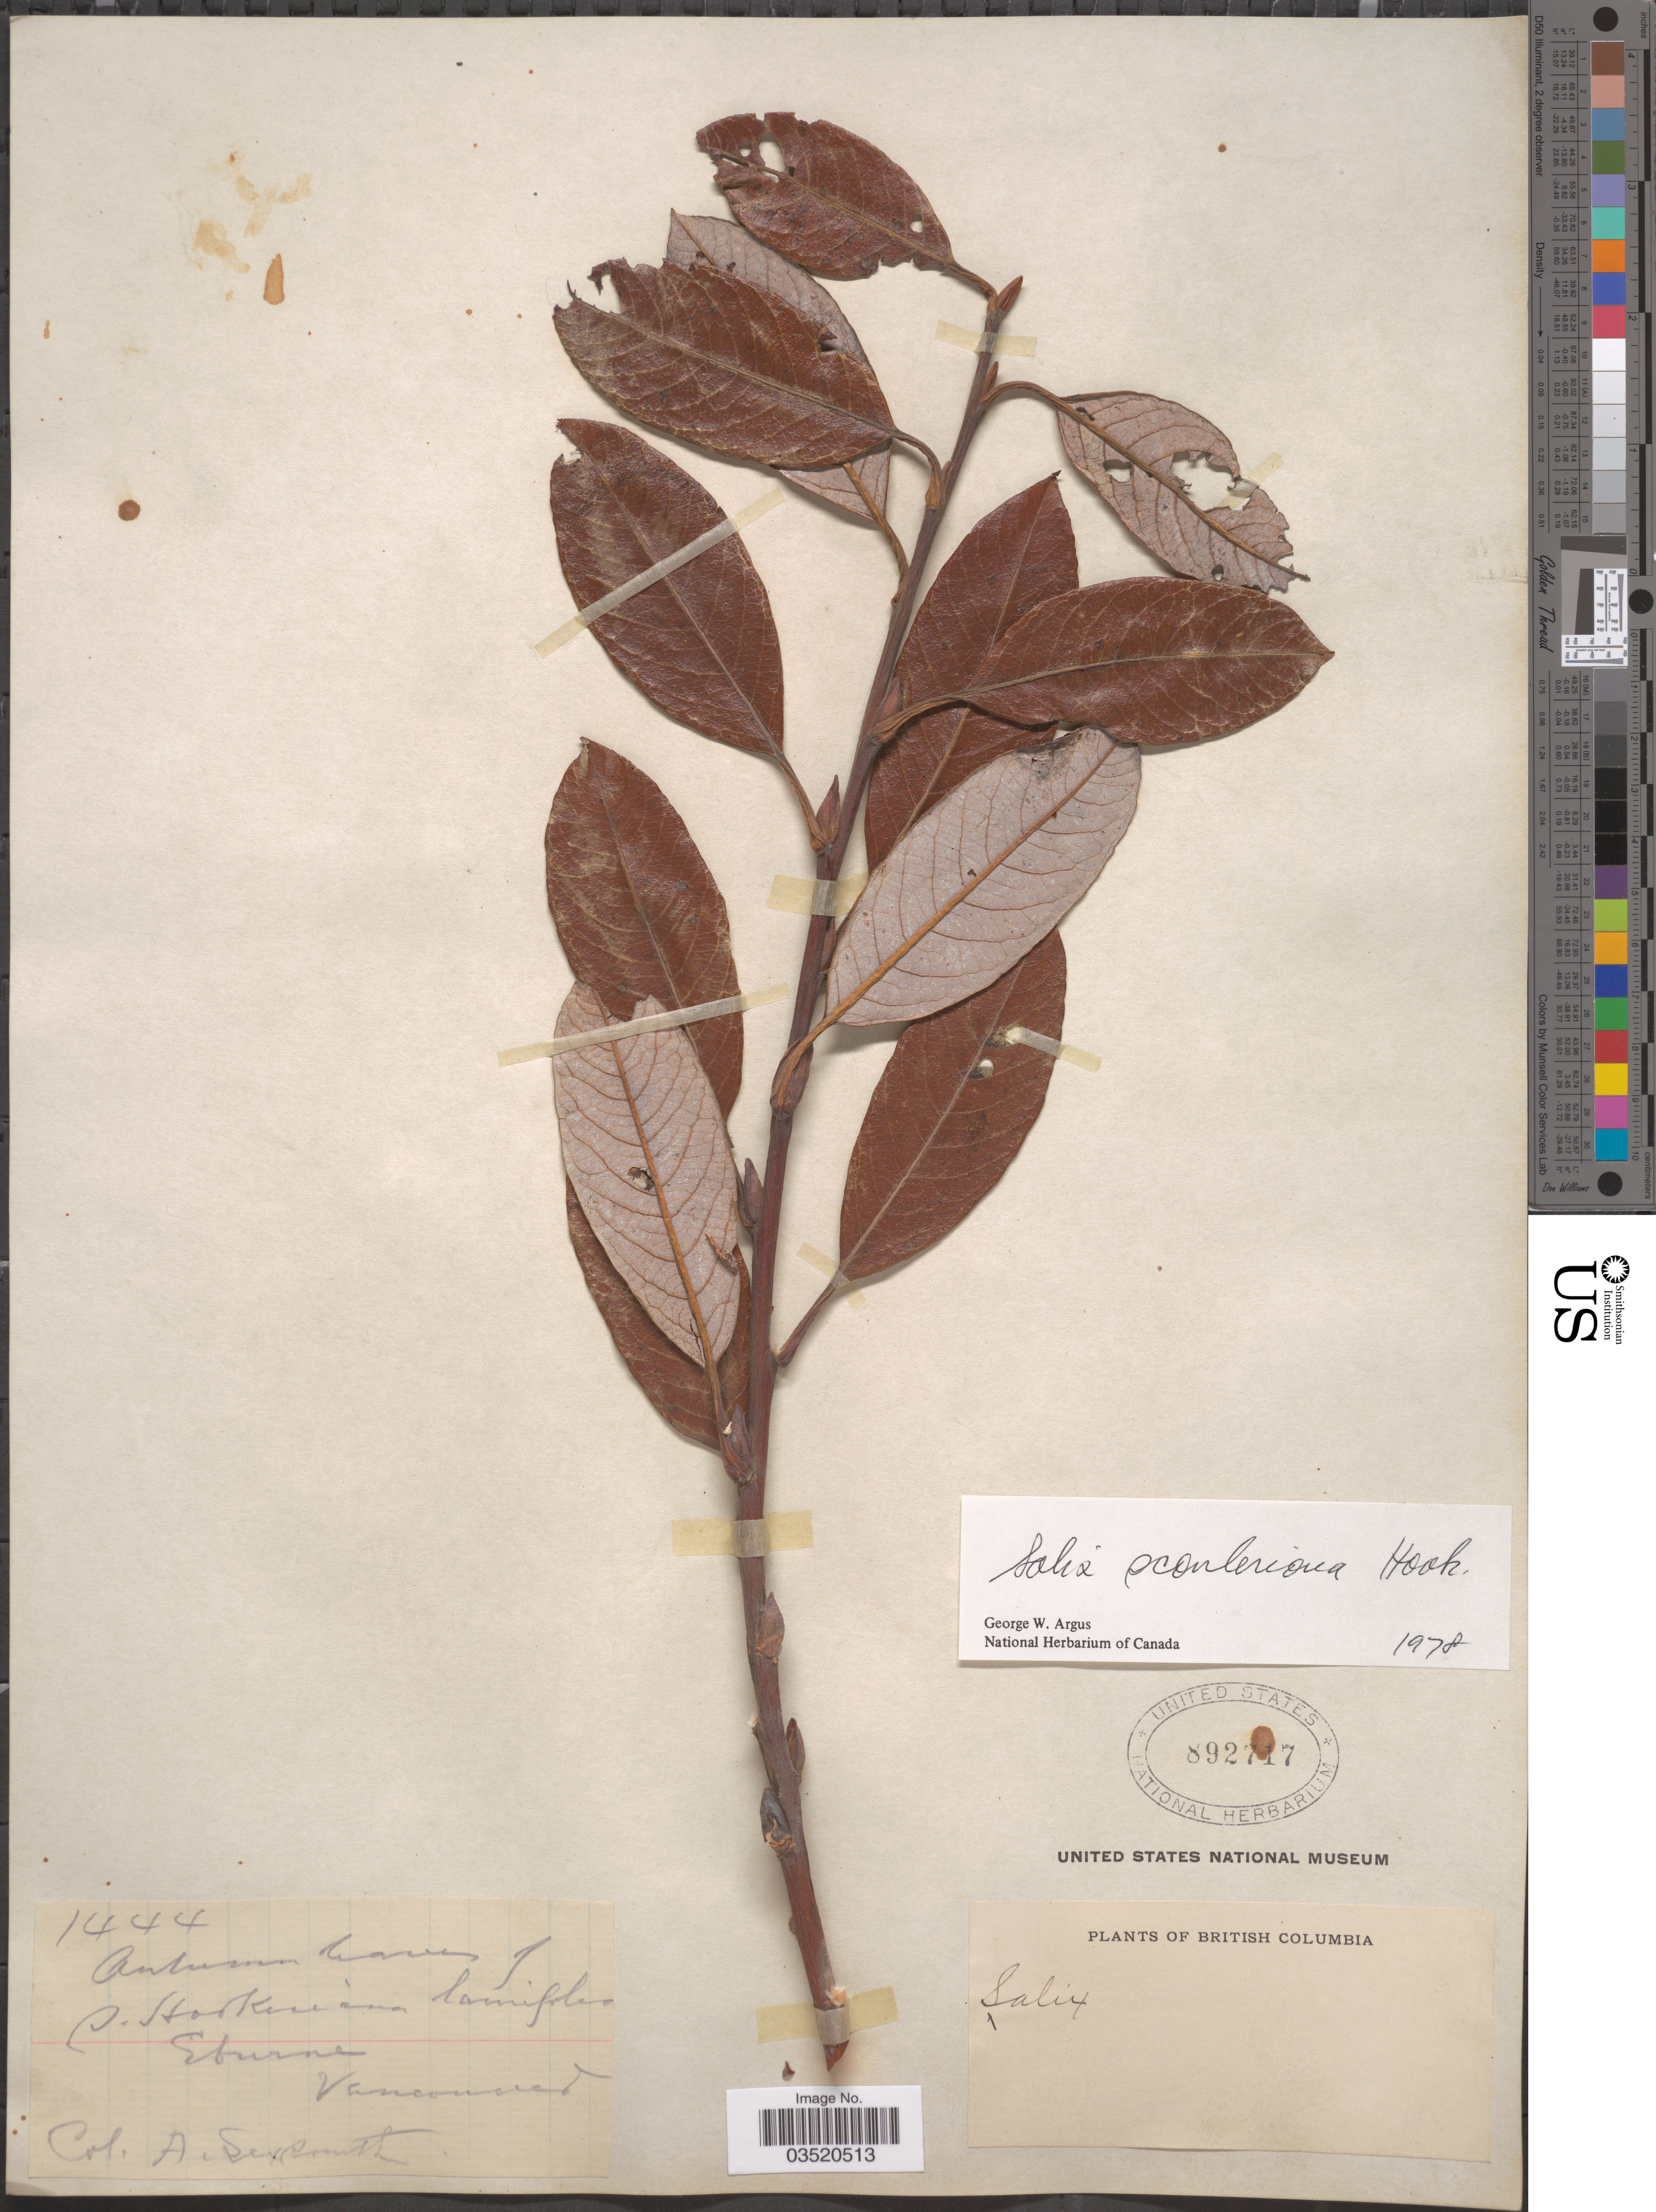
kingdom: Plantae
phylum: Tracheophyta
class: Magnoliopsida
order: Malpighiales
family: Salicaceae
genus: Salix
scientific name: Salix scouleriana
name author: Barratt ex Hook.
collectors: A. Sexsmith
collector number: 1444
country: Canada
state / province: British Columbia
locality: Eburne. Vancouver.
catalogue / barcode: US 892717